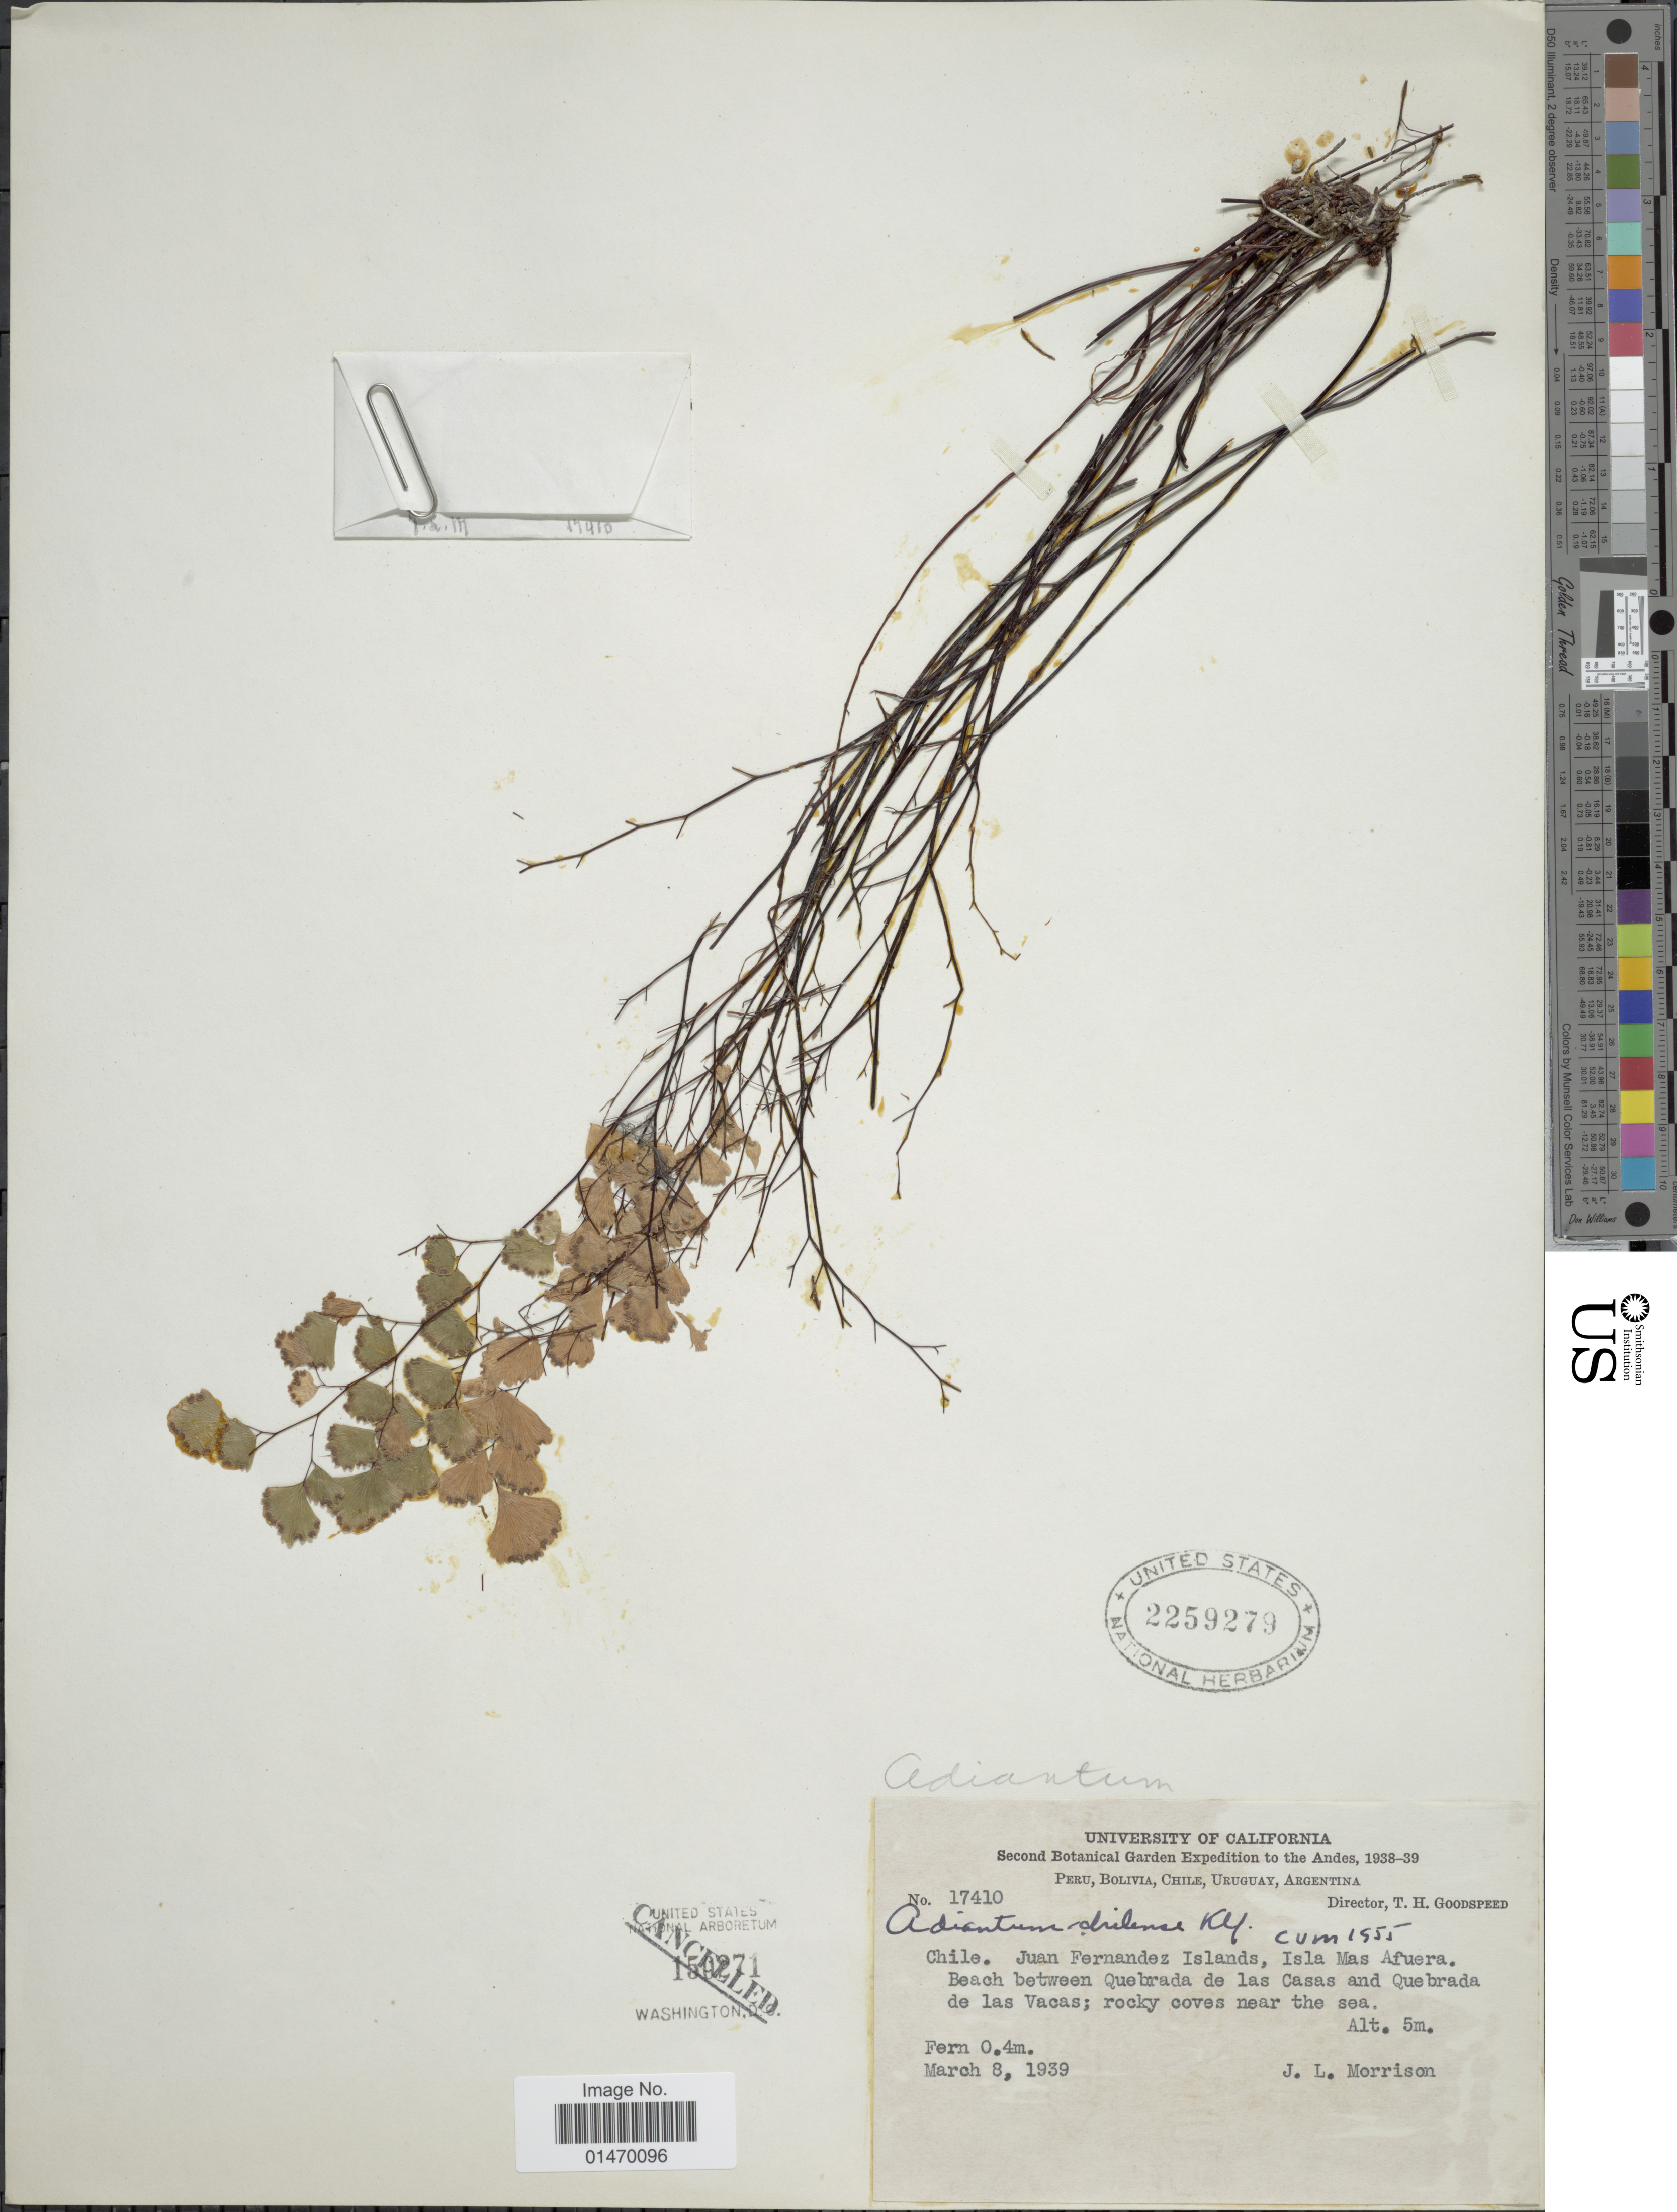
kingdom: Plantae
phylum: Tracheophyta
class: Polypodiopsida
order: Polypodiales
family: Pteridaceae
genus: Adiantum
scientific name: Adiantum chilense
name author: Kaulf.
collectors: J. L. Morrison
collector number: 17140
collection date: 1939-03-08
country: Chile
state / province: Valparaíso (V)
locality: Juan Fernandez Islands, Isla Mas Afuera. Beach between Quebrada de las Casas and Quebrada de las Vacas.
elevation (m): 5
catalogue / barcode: US 2259279